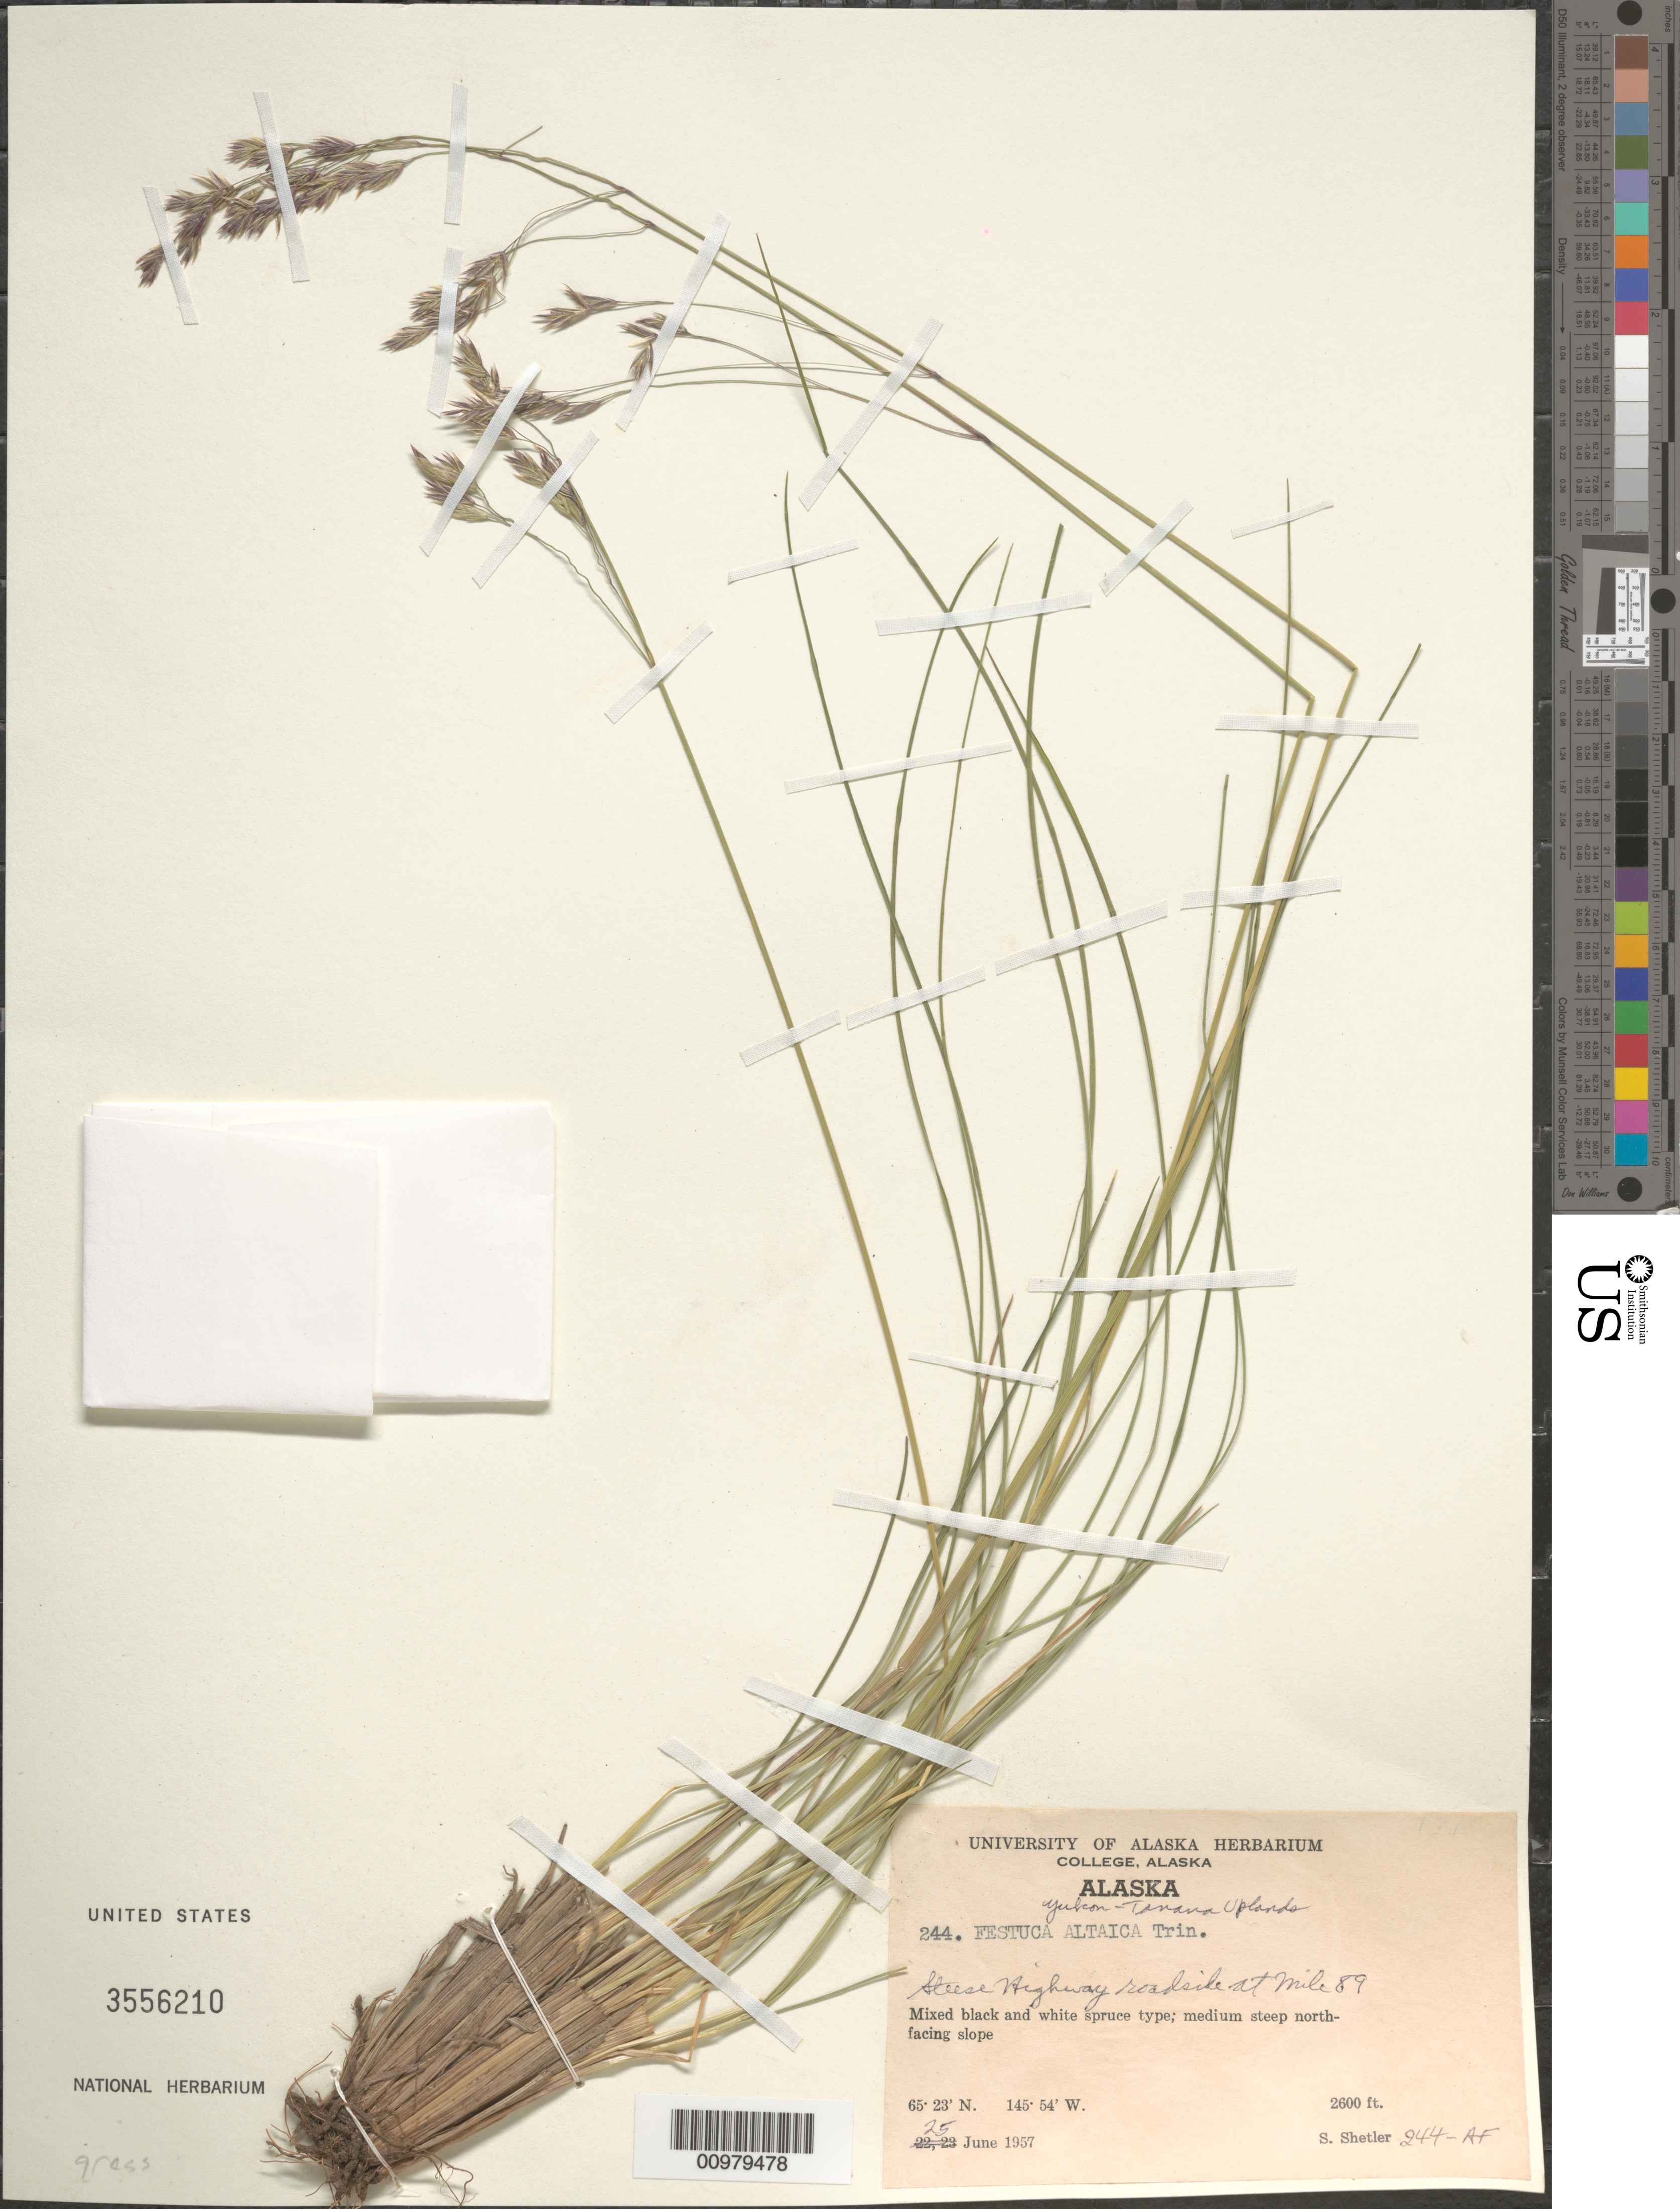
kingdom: Plantae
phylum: Tracheophyta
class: Liliopsida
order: Poales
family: Poaceae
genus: Festuca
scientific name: Festuca altaica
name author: Trin.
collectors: S. Shetler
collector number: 244-AF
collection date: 1957-06-25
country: United States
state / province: Alaska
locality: Yukon-Tanana Uplands. Steese Highway roadside at Mile 89. North-facing slope.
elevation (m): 792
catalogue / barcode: US 3556210